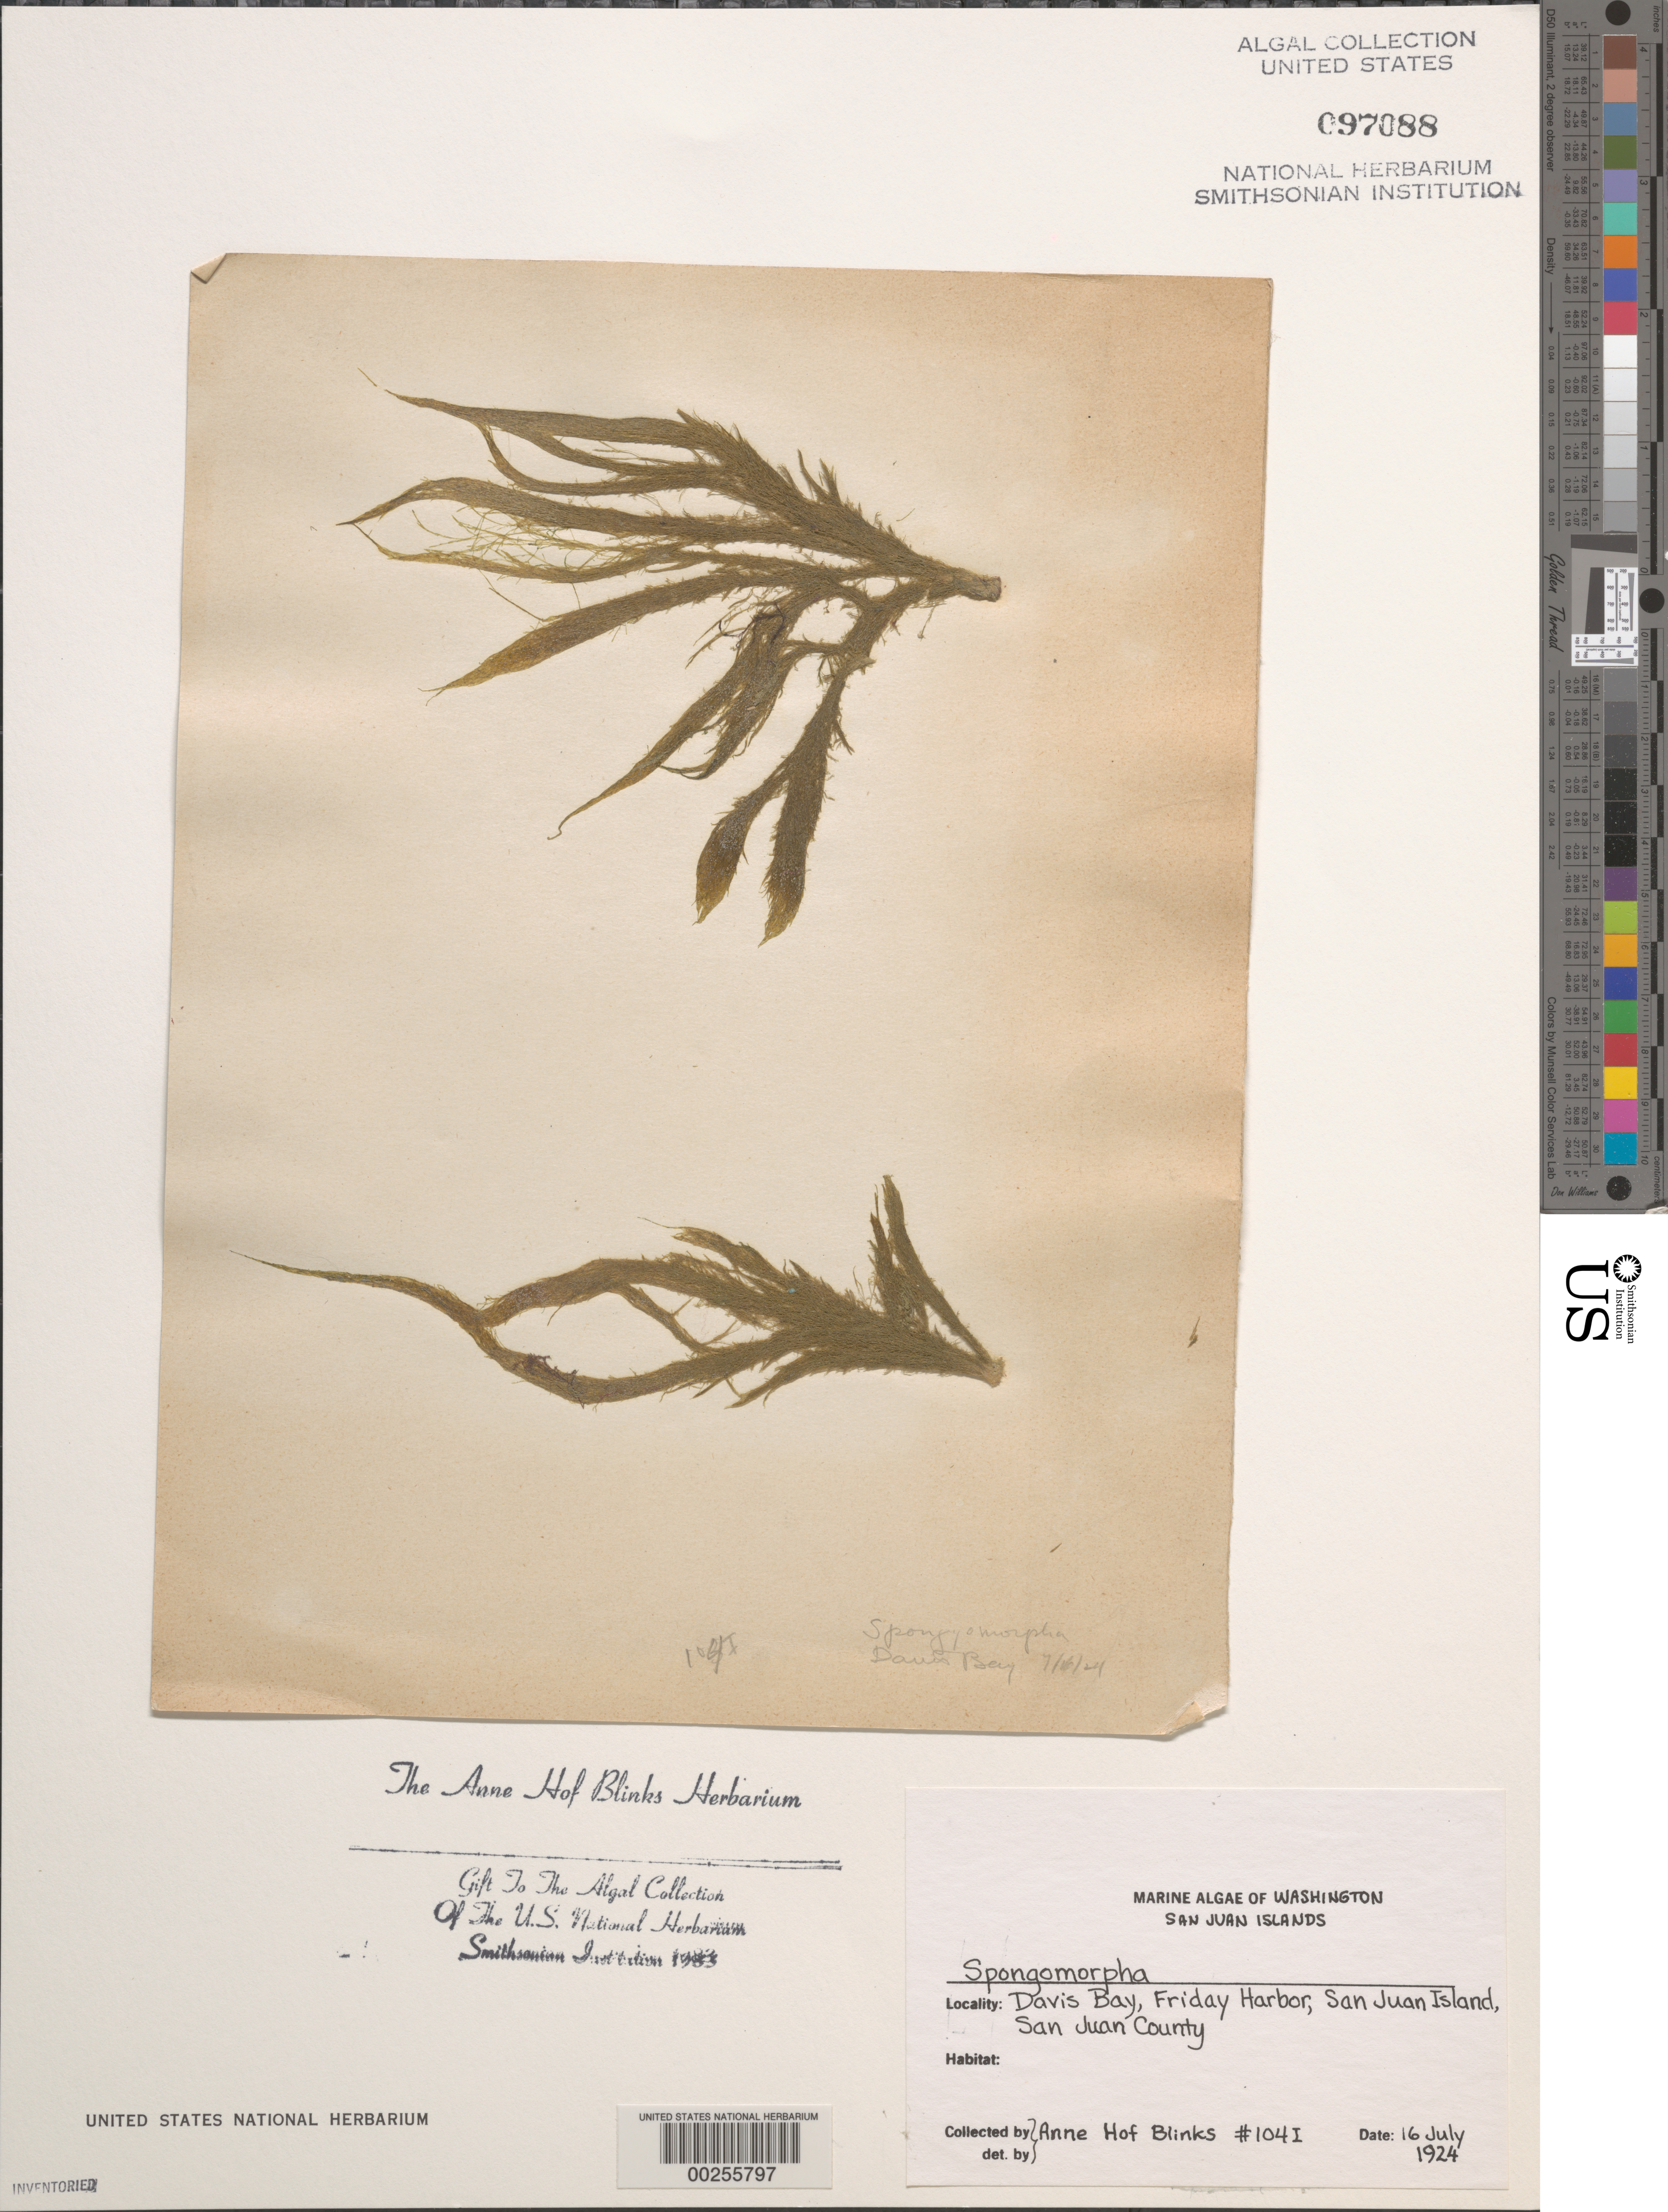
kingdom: Plantae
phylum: Chlorophyta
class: Ulvophyceae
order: Ulotrichales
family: Ulotrichaceae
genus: Spongomorpha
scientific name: Spongomorpha sp.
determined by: Blinks, Anne Hof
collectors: A. Blinks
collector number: AHB 104i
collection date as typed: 16 Jul 1924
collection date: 1924-07-16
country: United States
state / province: Washington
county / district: San Juan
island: San Juan Island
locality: Friday Harbor, Davis Bay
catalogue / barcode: US 97088